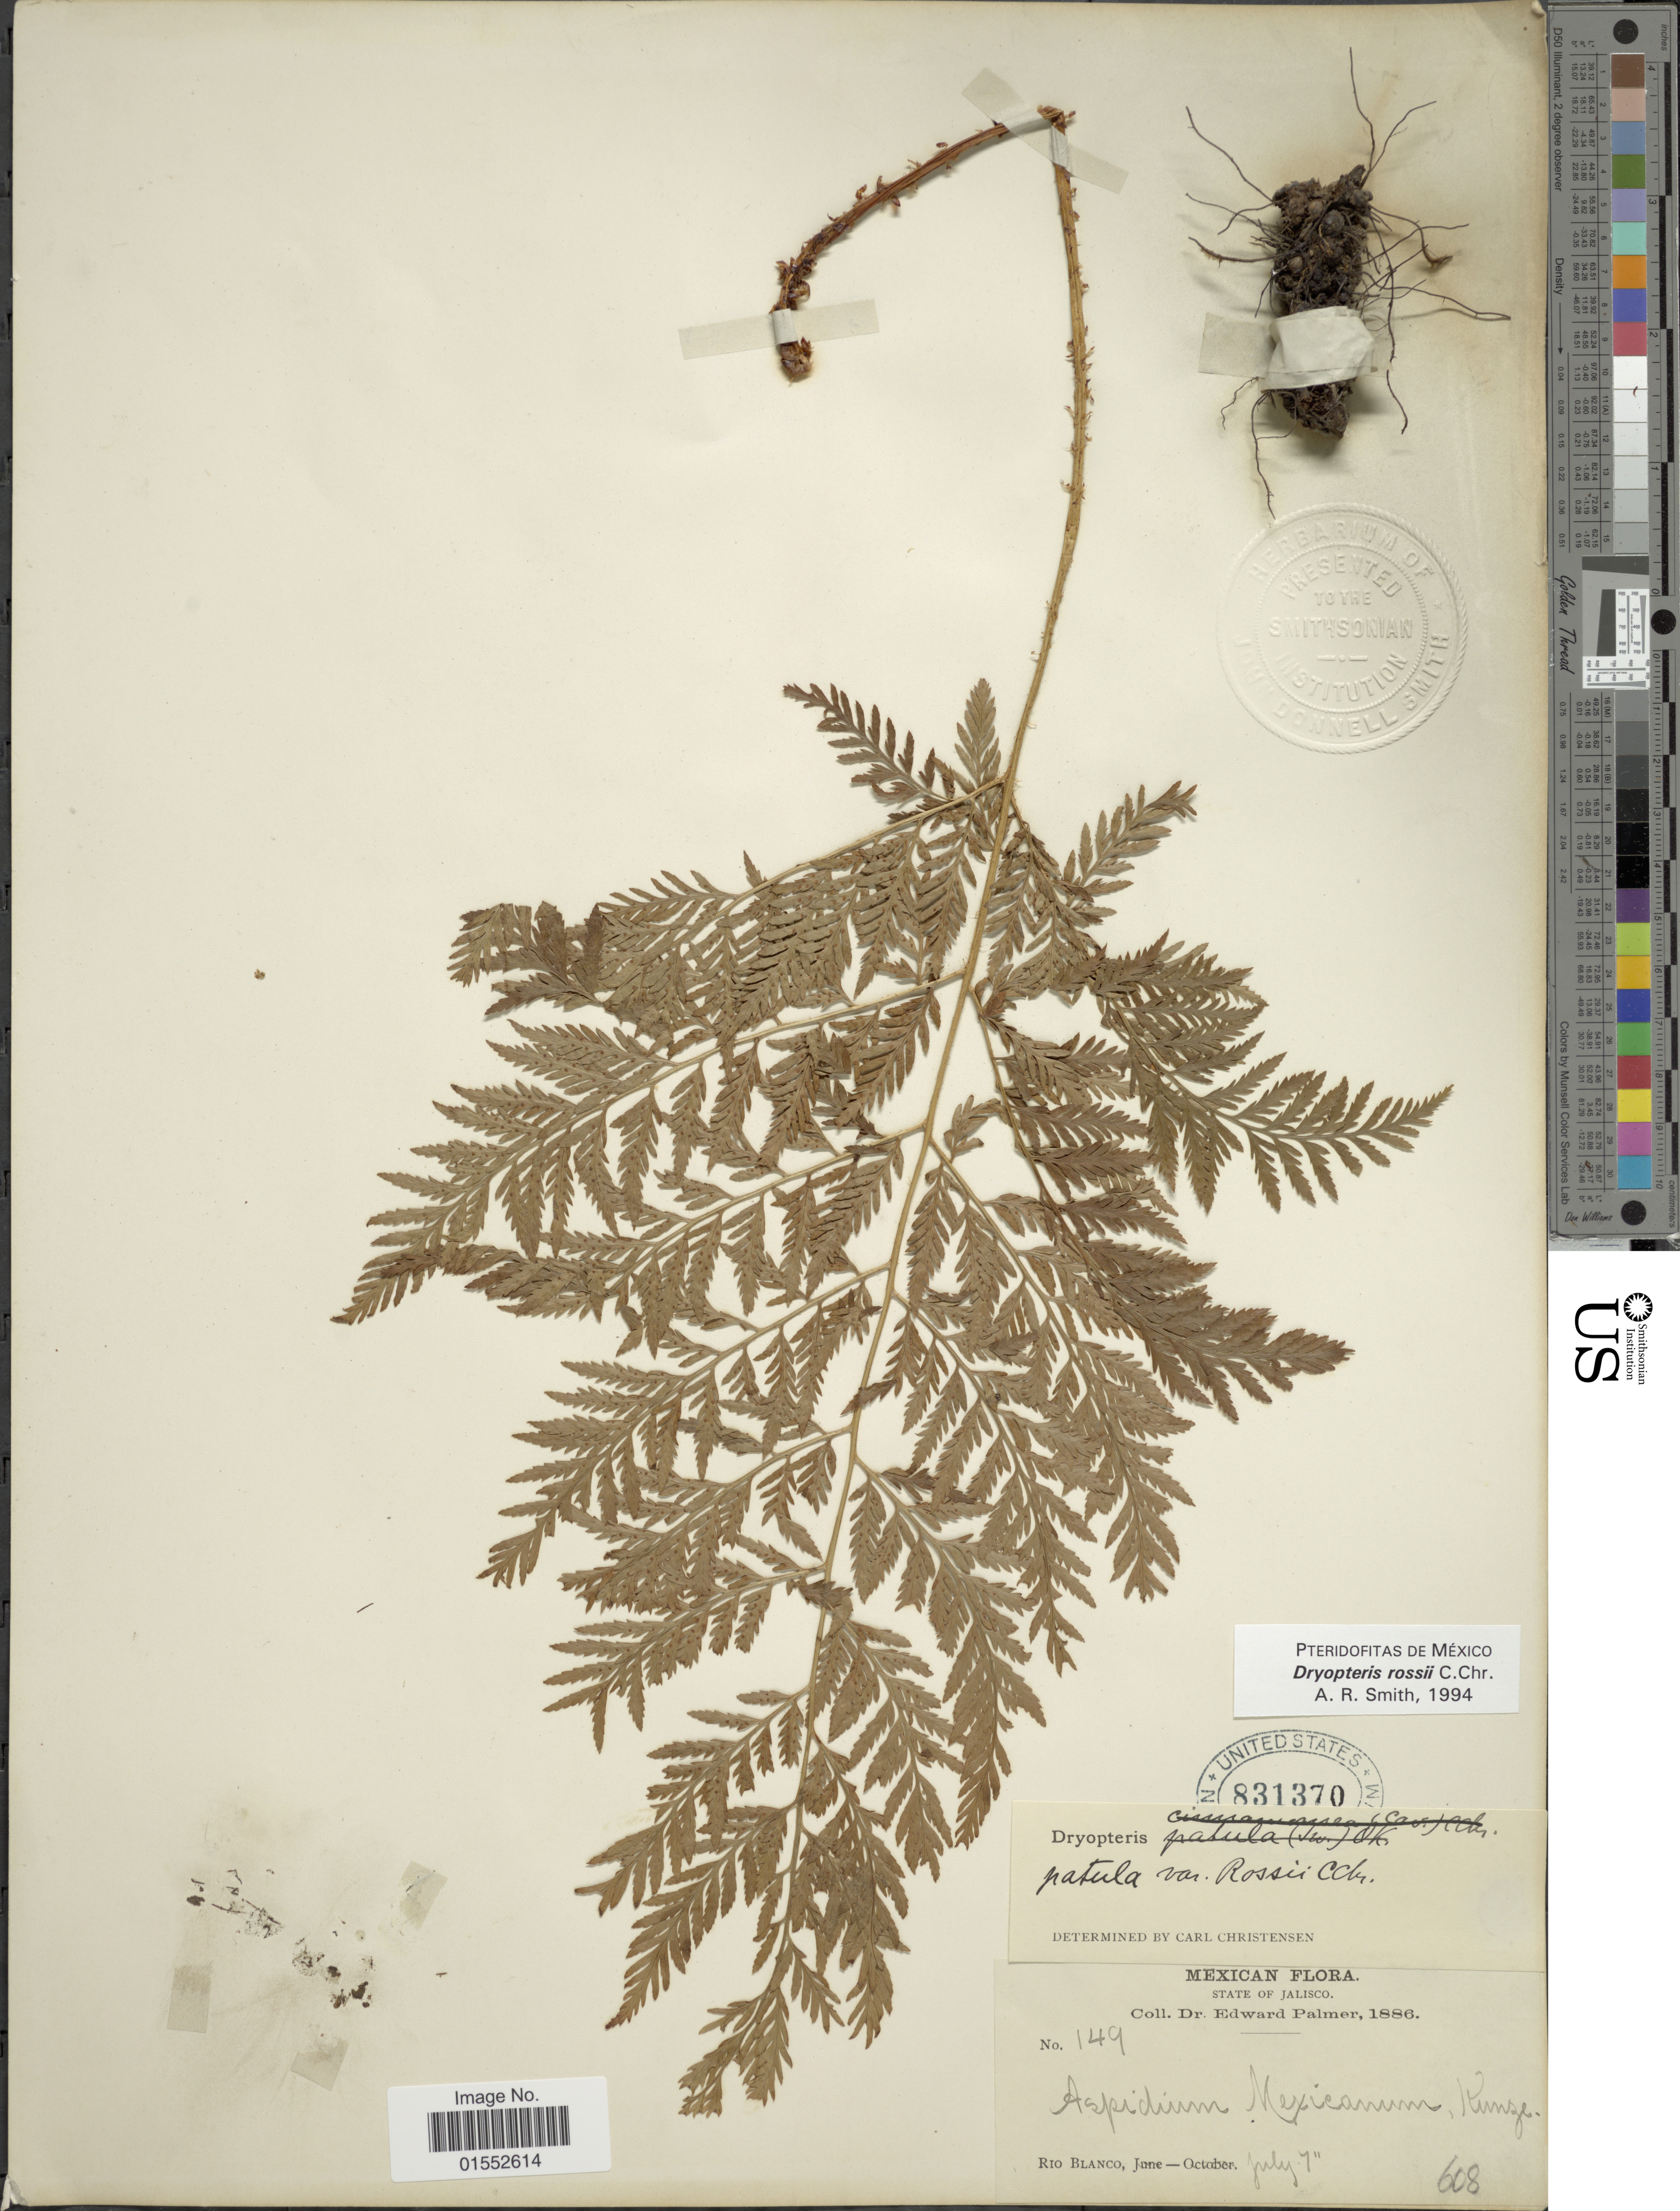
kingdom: Plantae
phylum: Tracheophyta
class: Polypodiopsida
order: Polypodiales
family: Dryopteridaceae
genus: Dryopteris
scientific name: Dryopteris rossii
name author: C. Chr.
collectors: E. Palmer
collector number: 149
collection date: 1886-07-07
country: Mexico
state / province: Jalisco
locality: Rio Blanco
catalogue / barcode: US 831370